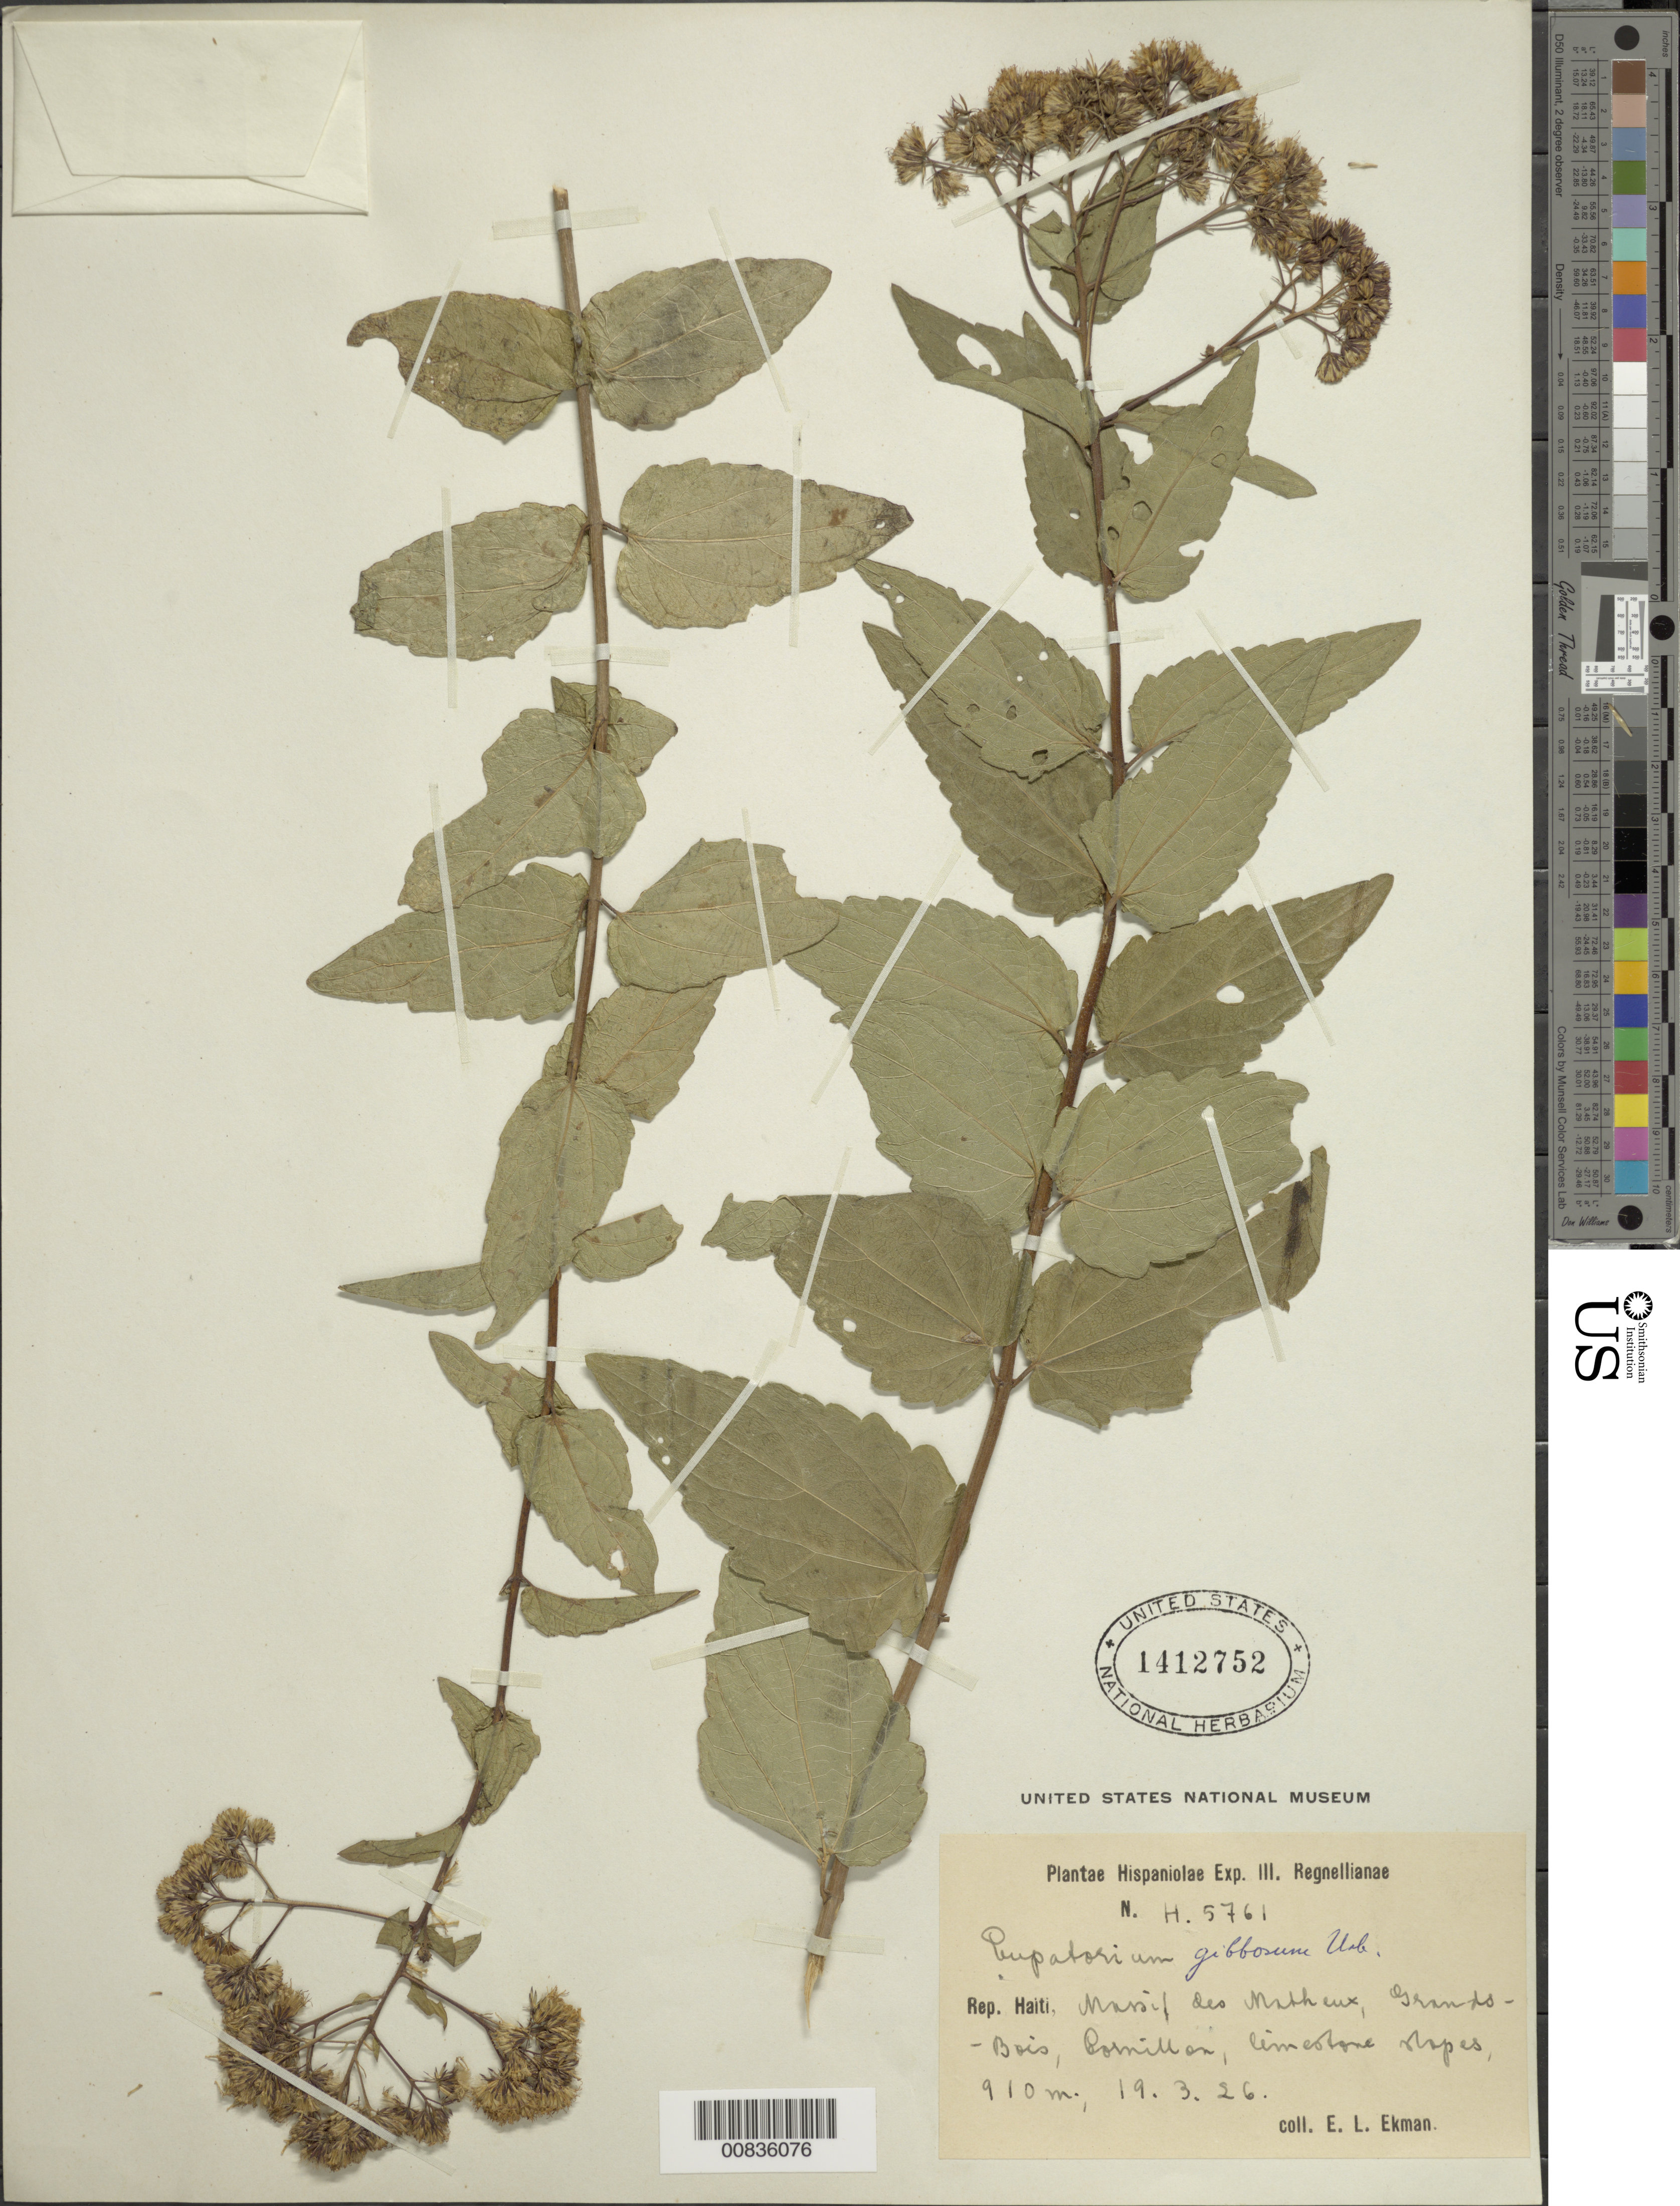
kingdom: Plantae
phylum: Tracheophyta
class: Magnoliopsida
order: Asterales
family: Asteraceae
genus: Koanophyllon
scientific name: Koanophyllon gibbosum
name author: (Urb.) R.M. King & H. Rob.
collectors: E. L. Ekman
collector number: H 5761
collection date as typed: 19 Mar 1926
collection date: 1926-03-19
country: Haiti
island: Hispaniola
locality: Massif des Matheux, Grands-Bois, Cornillon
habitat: Limestone slopes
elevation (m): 910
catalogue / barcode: US 1412752